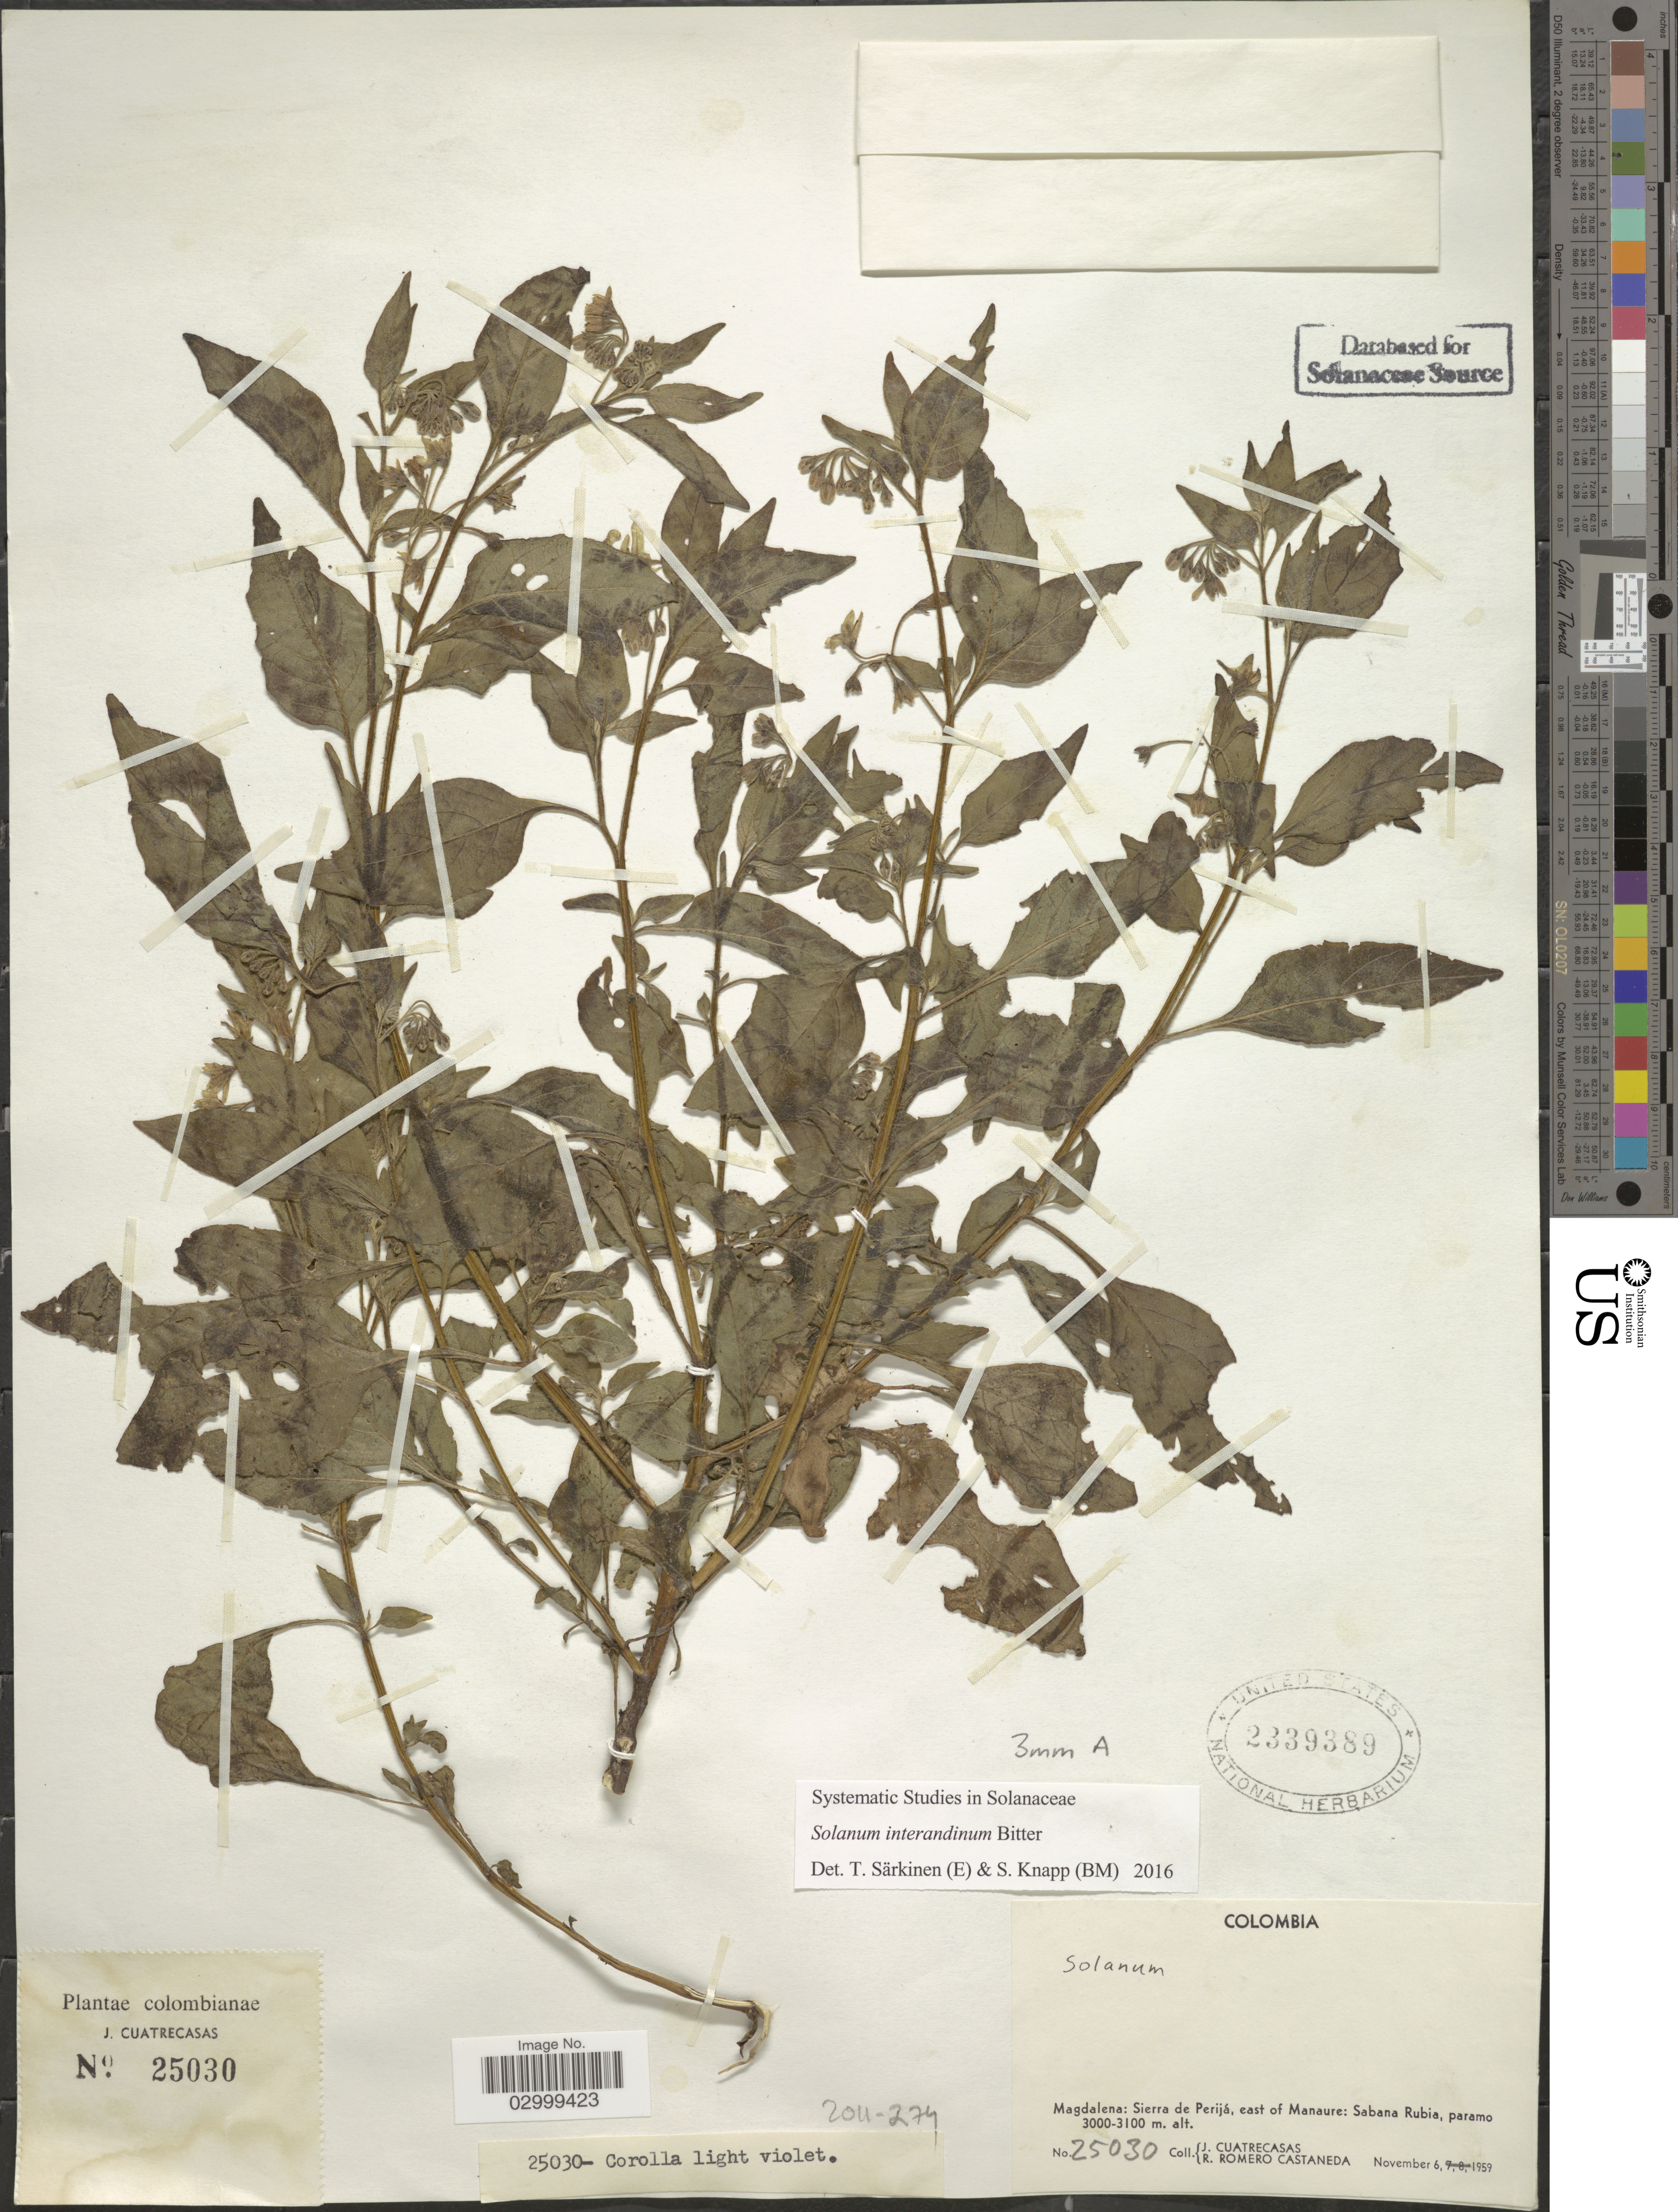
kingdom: Plantae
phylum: Tracheophyta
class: Magnoliopsida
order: Solanales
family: Solanaceae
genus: Solanum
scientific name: Solanum interandinum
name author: Bitter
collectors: J. Cuatrecasas & R. Romero Castañeda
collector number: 25030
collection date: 1959-11-06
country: Colombia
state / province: Magdalena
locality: Sierra de Perijá, east of Manaure: Sabana Rubia.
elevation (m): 3000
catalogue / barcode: US 2339389